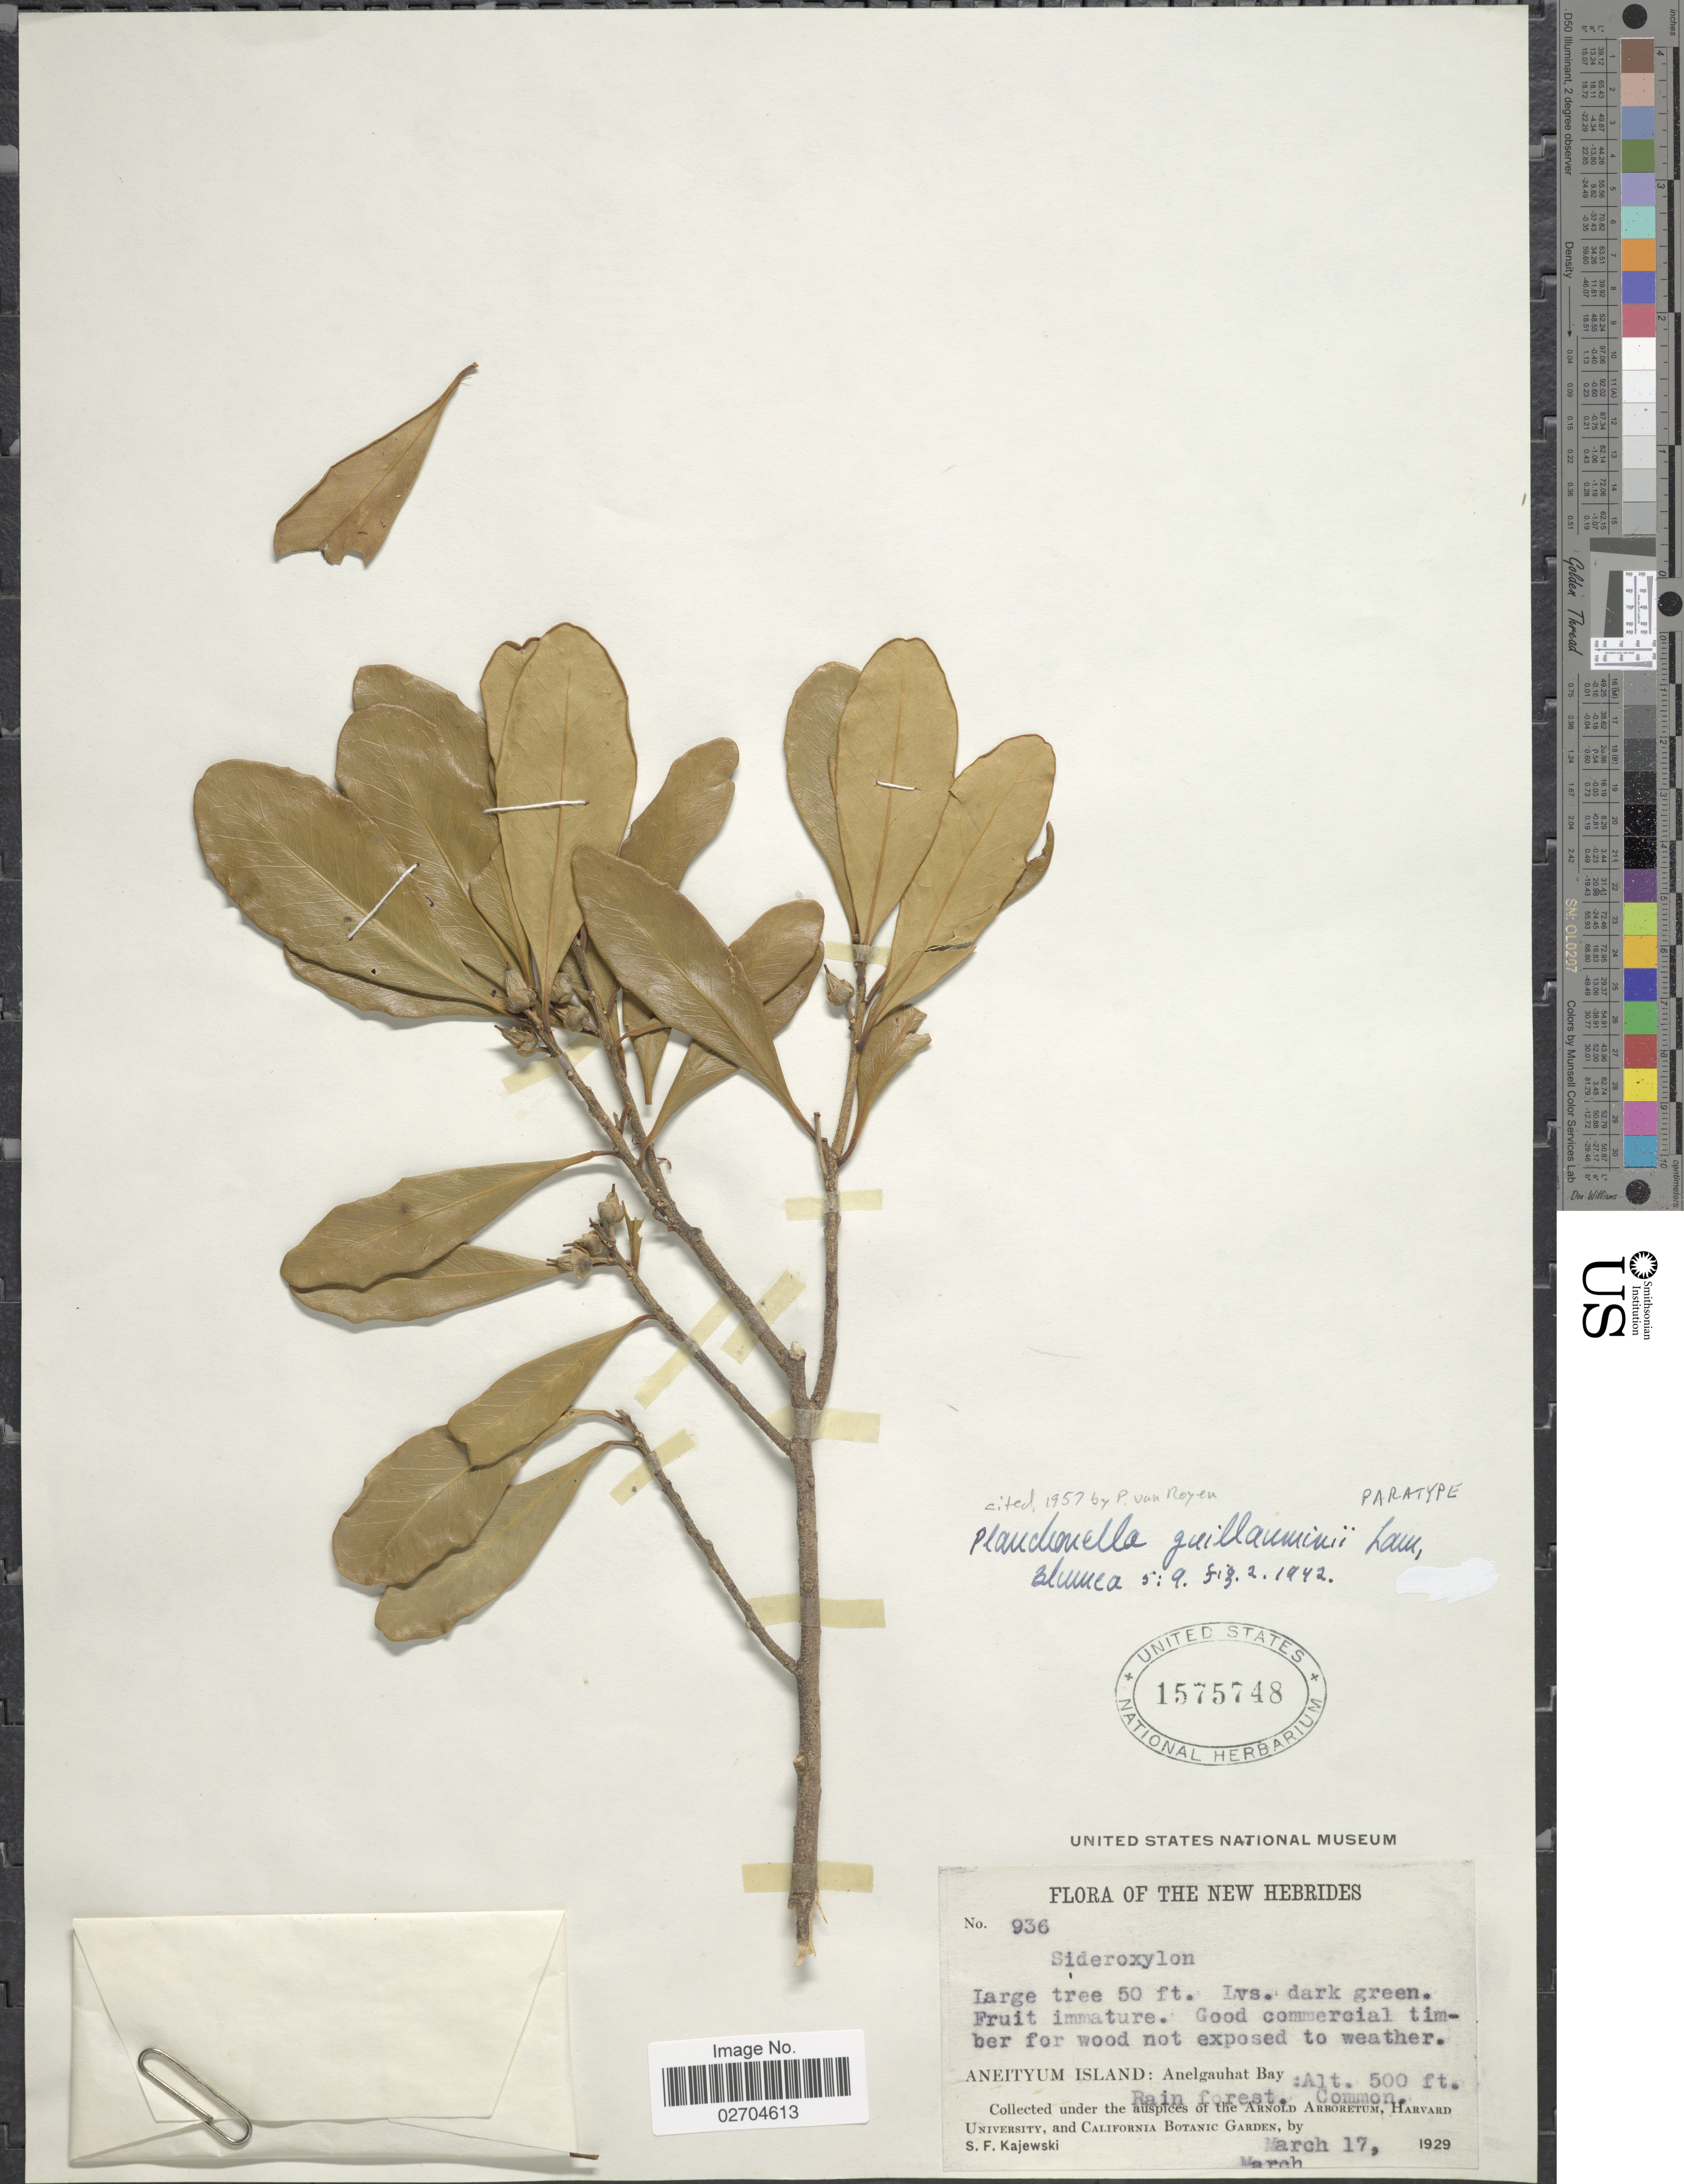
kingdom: Plantae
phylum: Tracheophyta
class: Magnoliopsida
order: Ericales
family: Sapotaceae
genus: Planchonella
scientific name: Planchonella guillauminii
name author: H.J. Lam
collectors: S. Kajewski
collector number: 936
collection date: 1929-03-17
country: Vanuatu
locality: The New Hebrides. Aneityum Island: Anelgauhat Bay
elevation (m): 152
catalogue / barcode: US 1575748